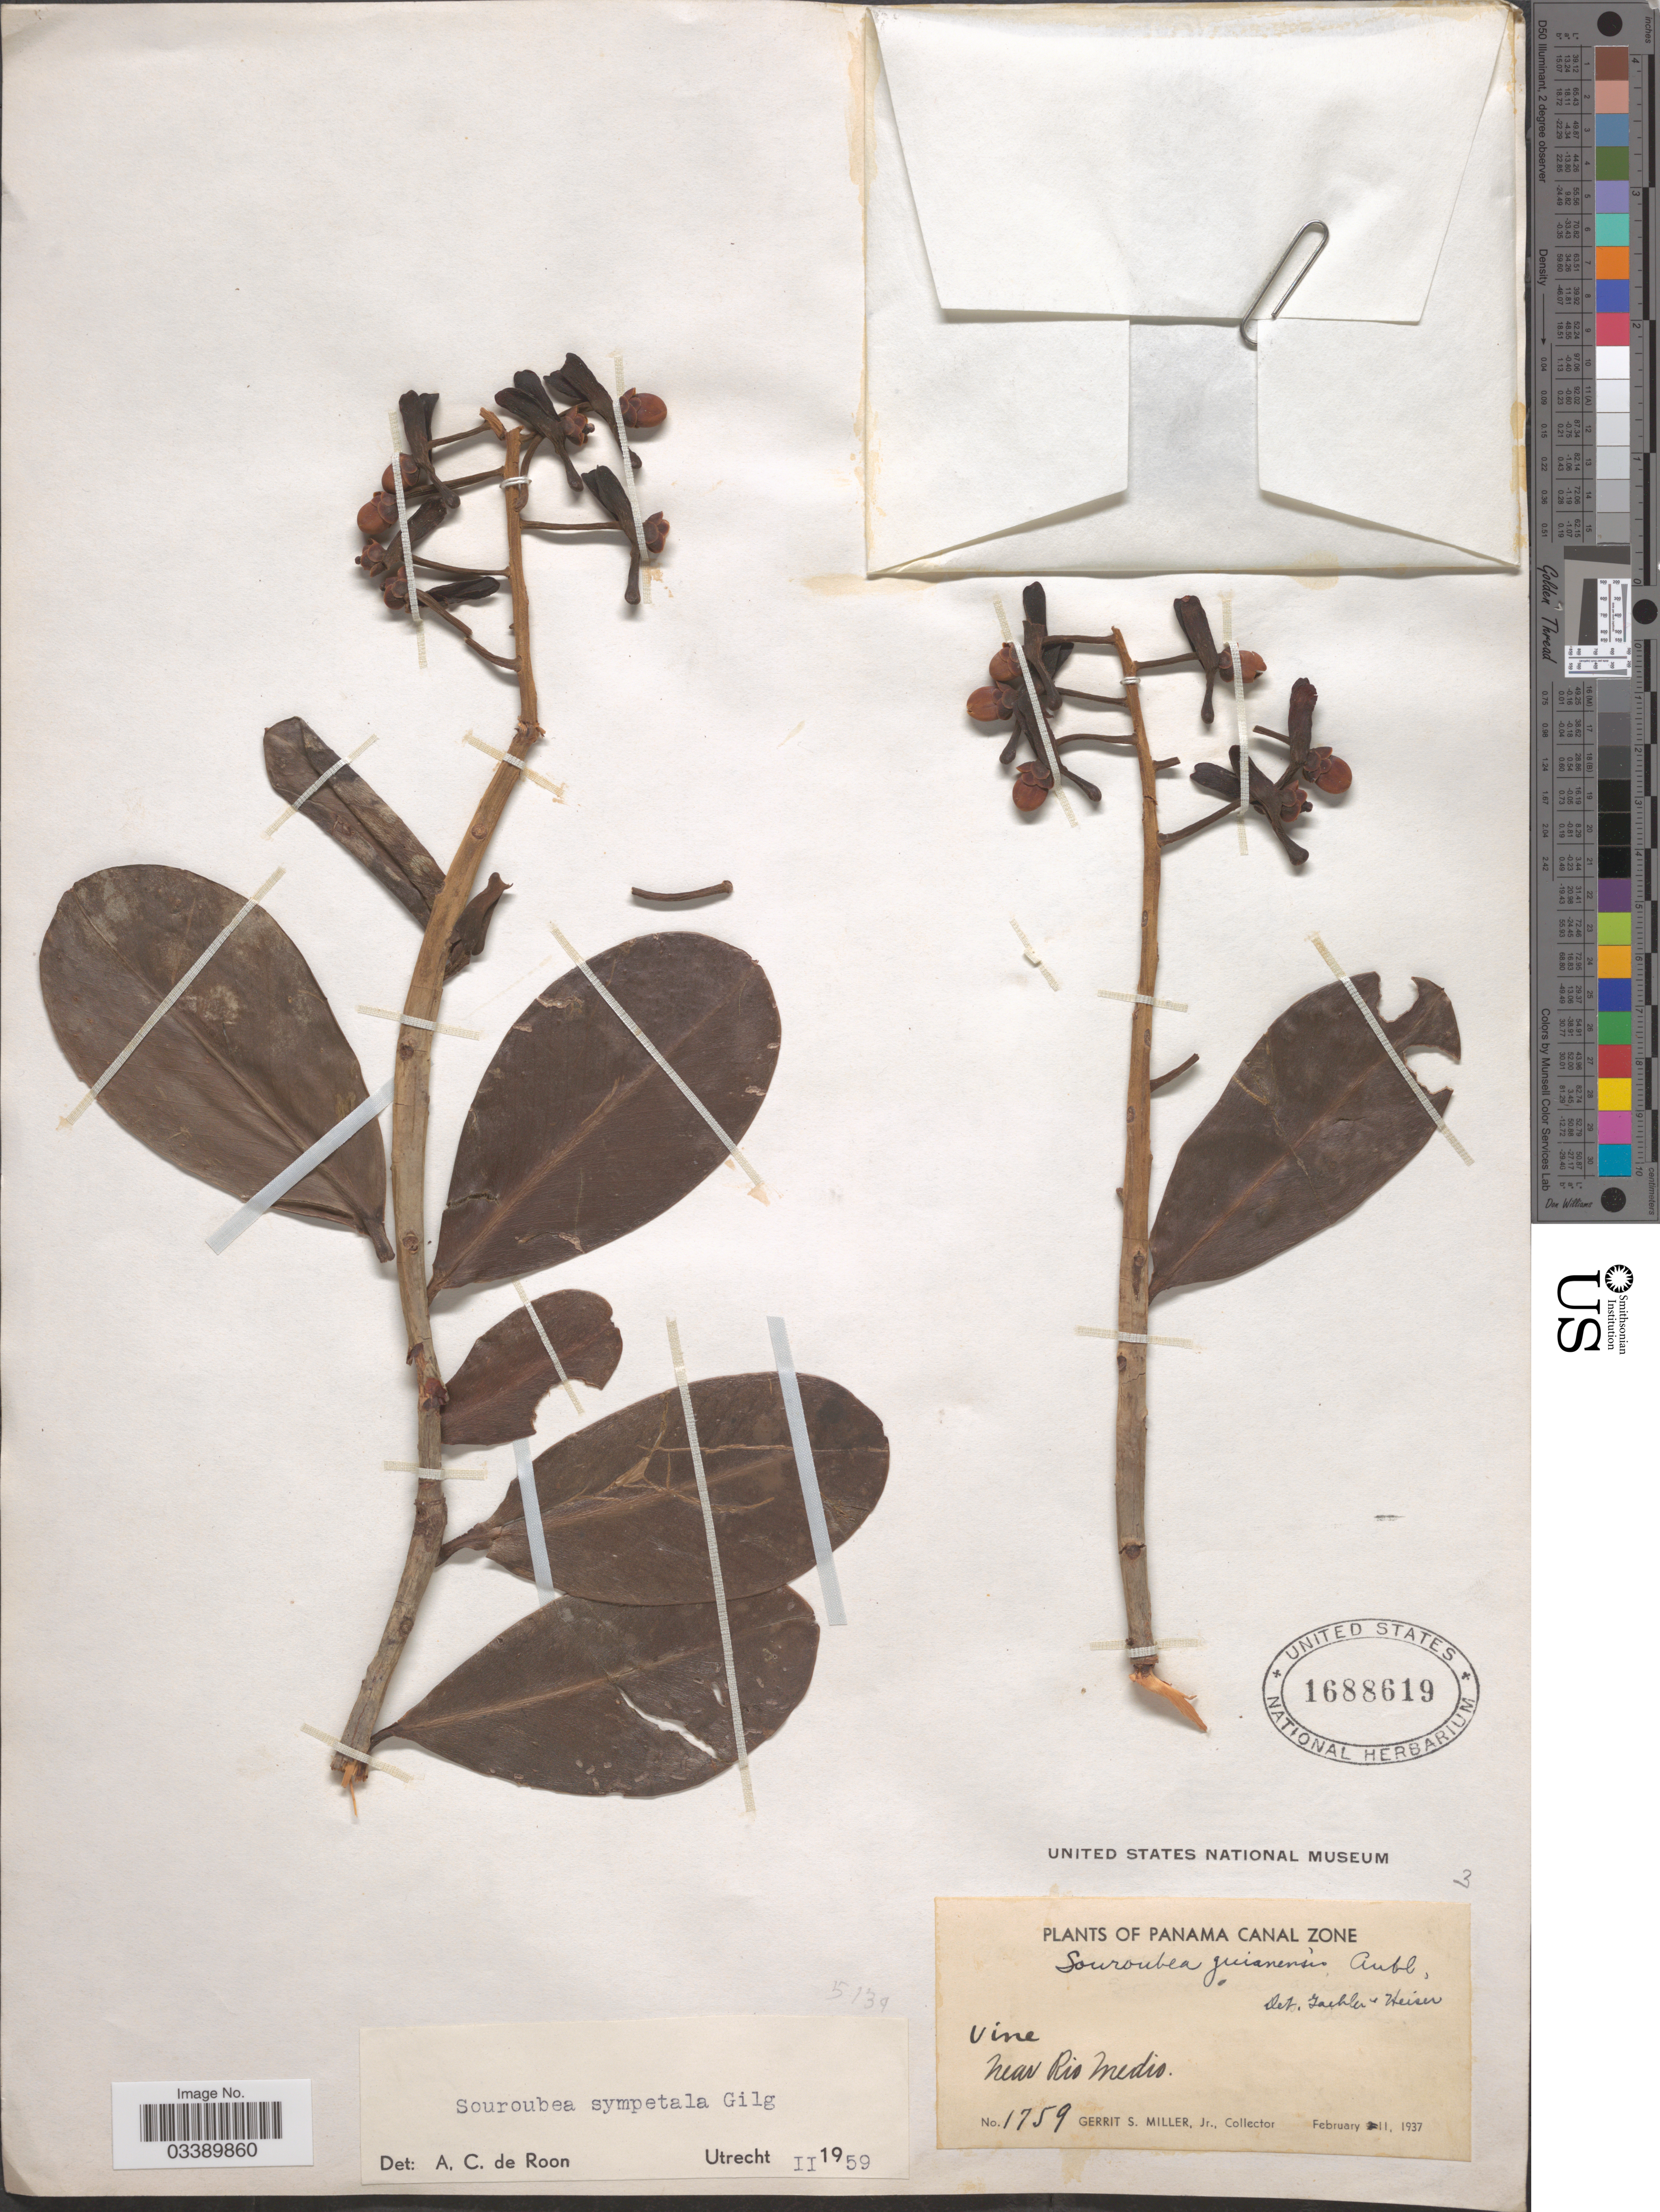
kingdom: Plantae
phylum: Tracheophyta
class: Magnoliopsida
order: Ericales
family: Marcgraviaceae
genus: Souroubea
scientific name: Souroubea sympetala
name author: Gilg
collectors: G. S. Miller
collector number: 1759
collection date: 1937-02-11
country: Panama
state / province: Colón / Panamá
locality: Canal Zone. Near Rio Medio.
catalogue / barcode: US 1688619